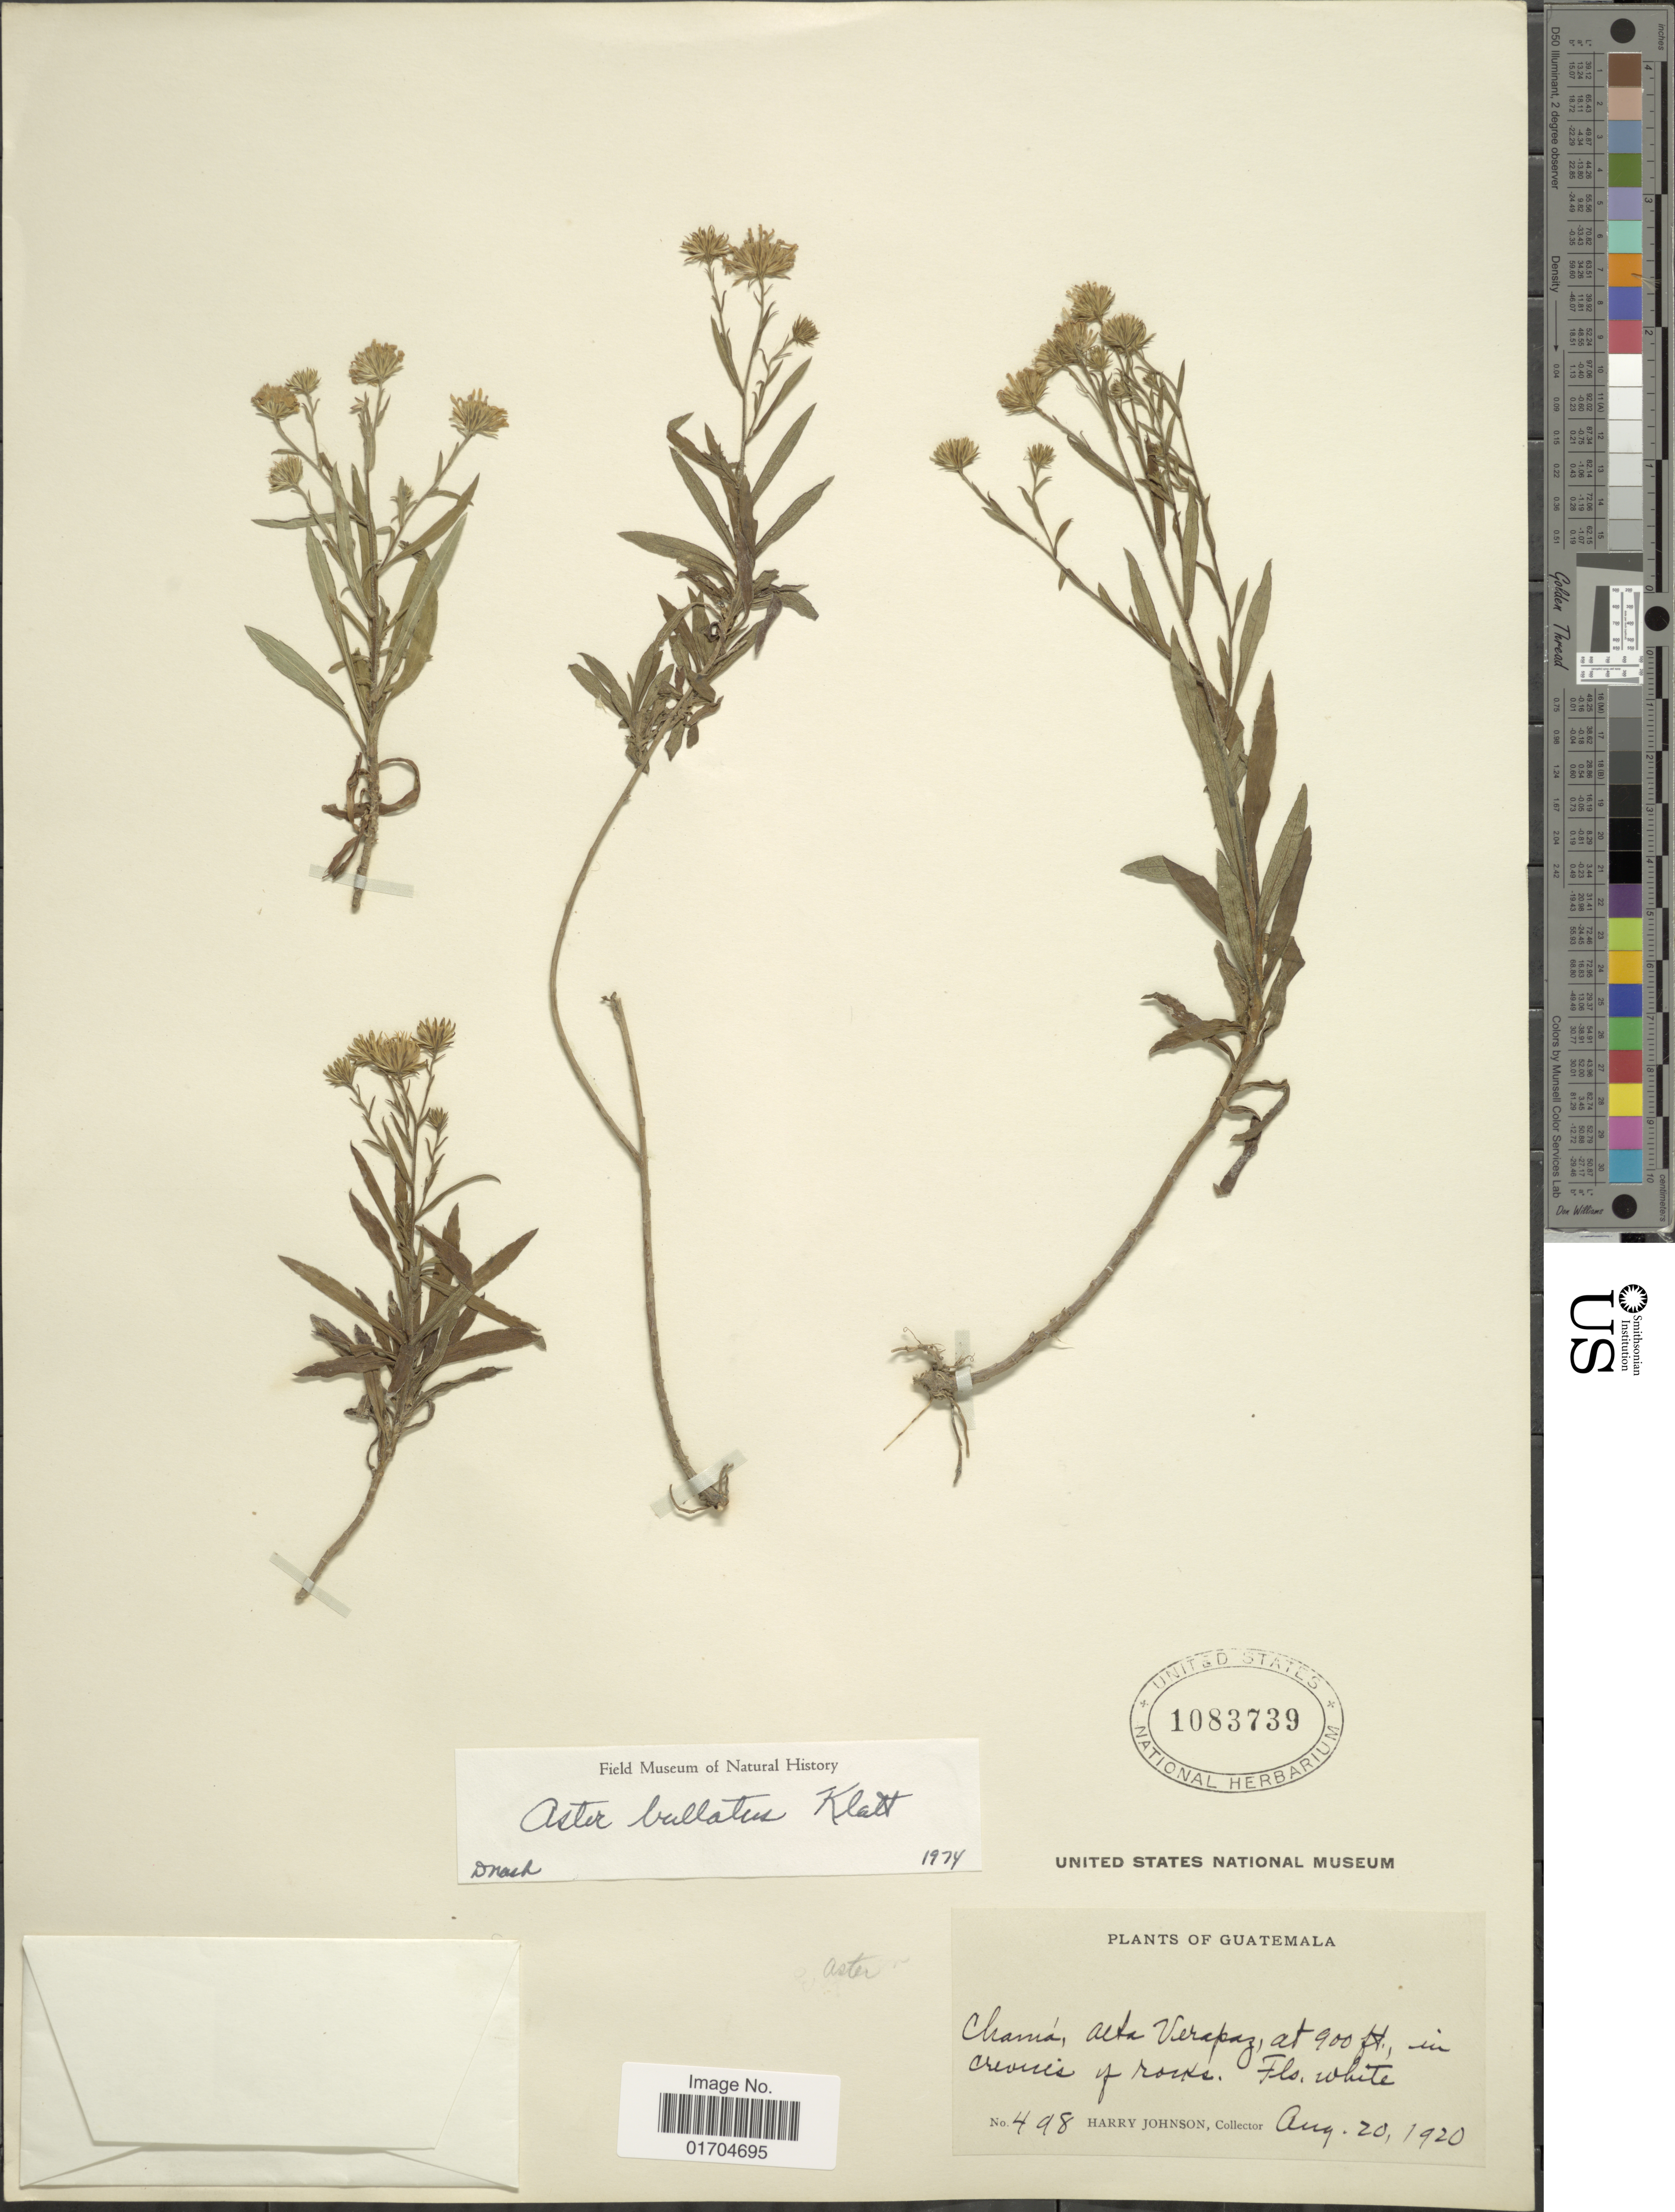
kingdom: Plantae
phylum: Tracheophyta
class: Magnoliopsida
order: Asterales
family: Asteraceae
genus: Symphyotrichum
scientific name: Symphyotrichum bullatum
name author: (Klatt) G.L. Nesom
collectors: H. Johnson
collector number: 498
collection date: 1920-08-20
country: Guatemala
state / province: Alta Verapaz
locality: Chama, Alta Verapaz.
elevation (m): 274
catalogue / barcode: US 1083739